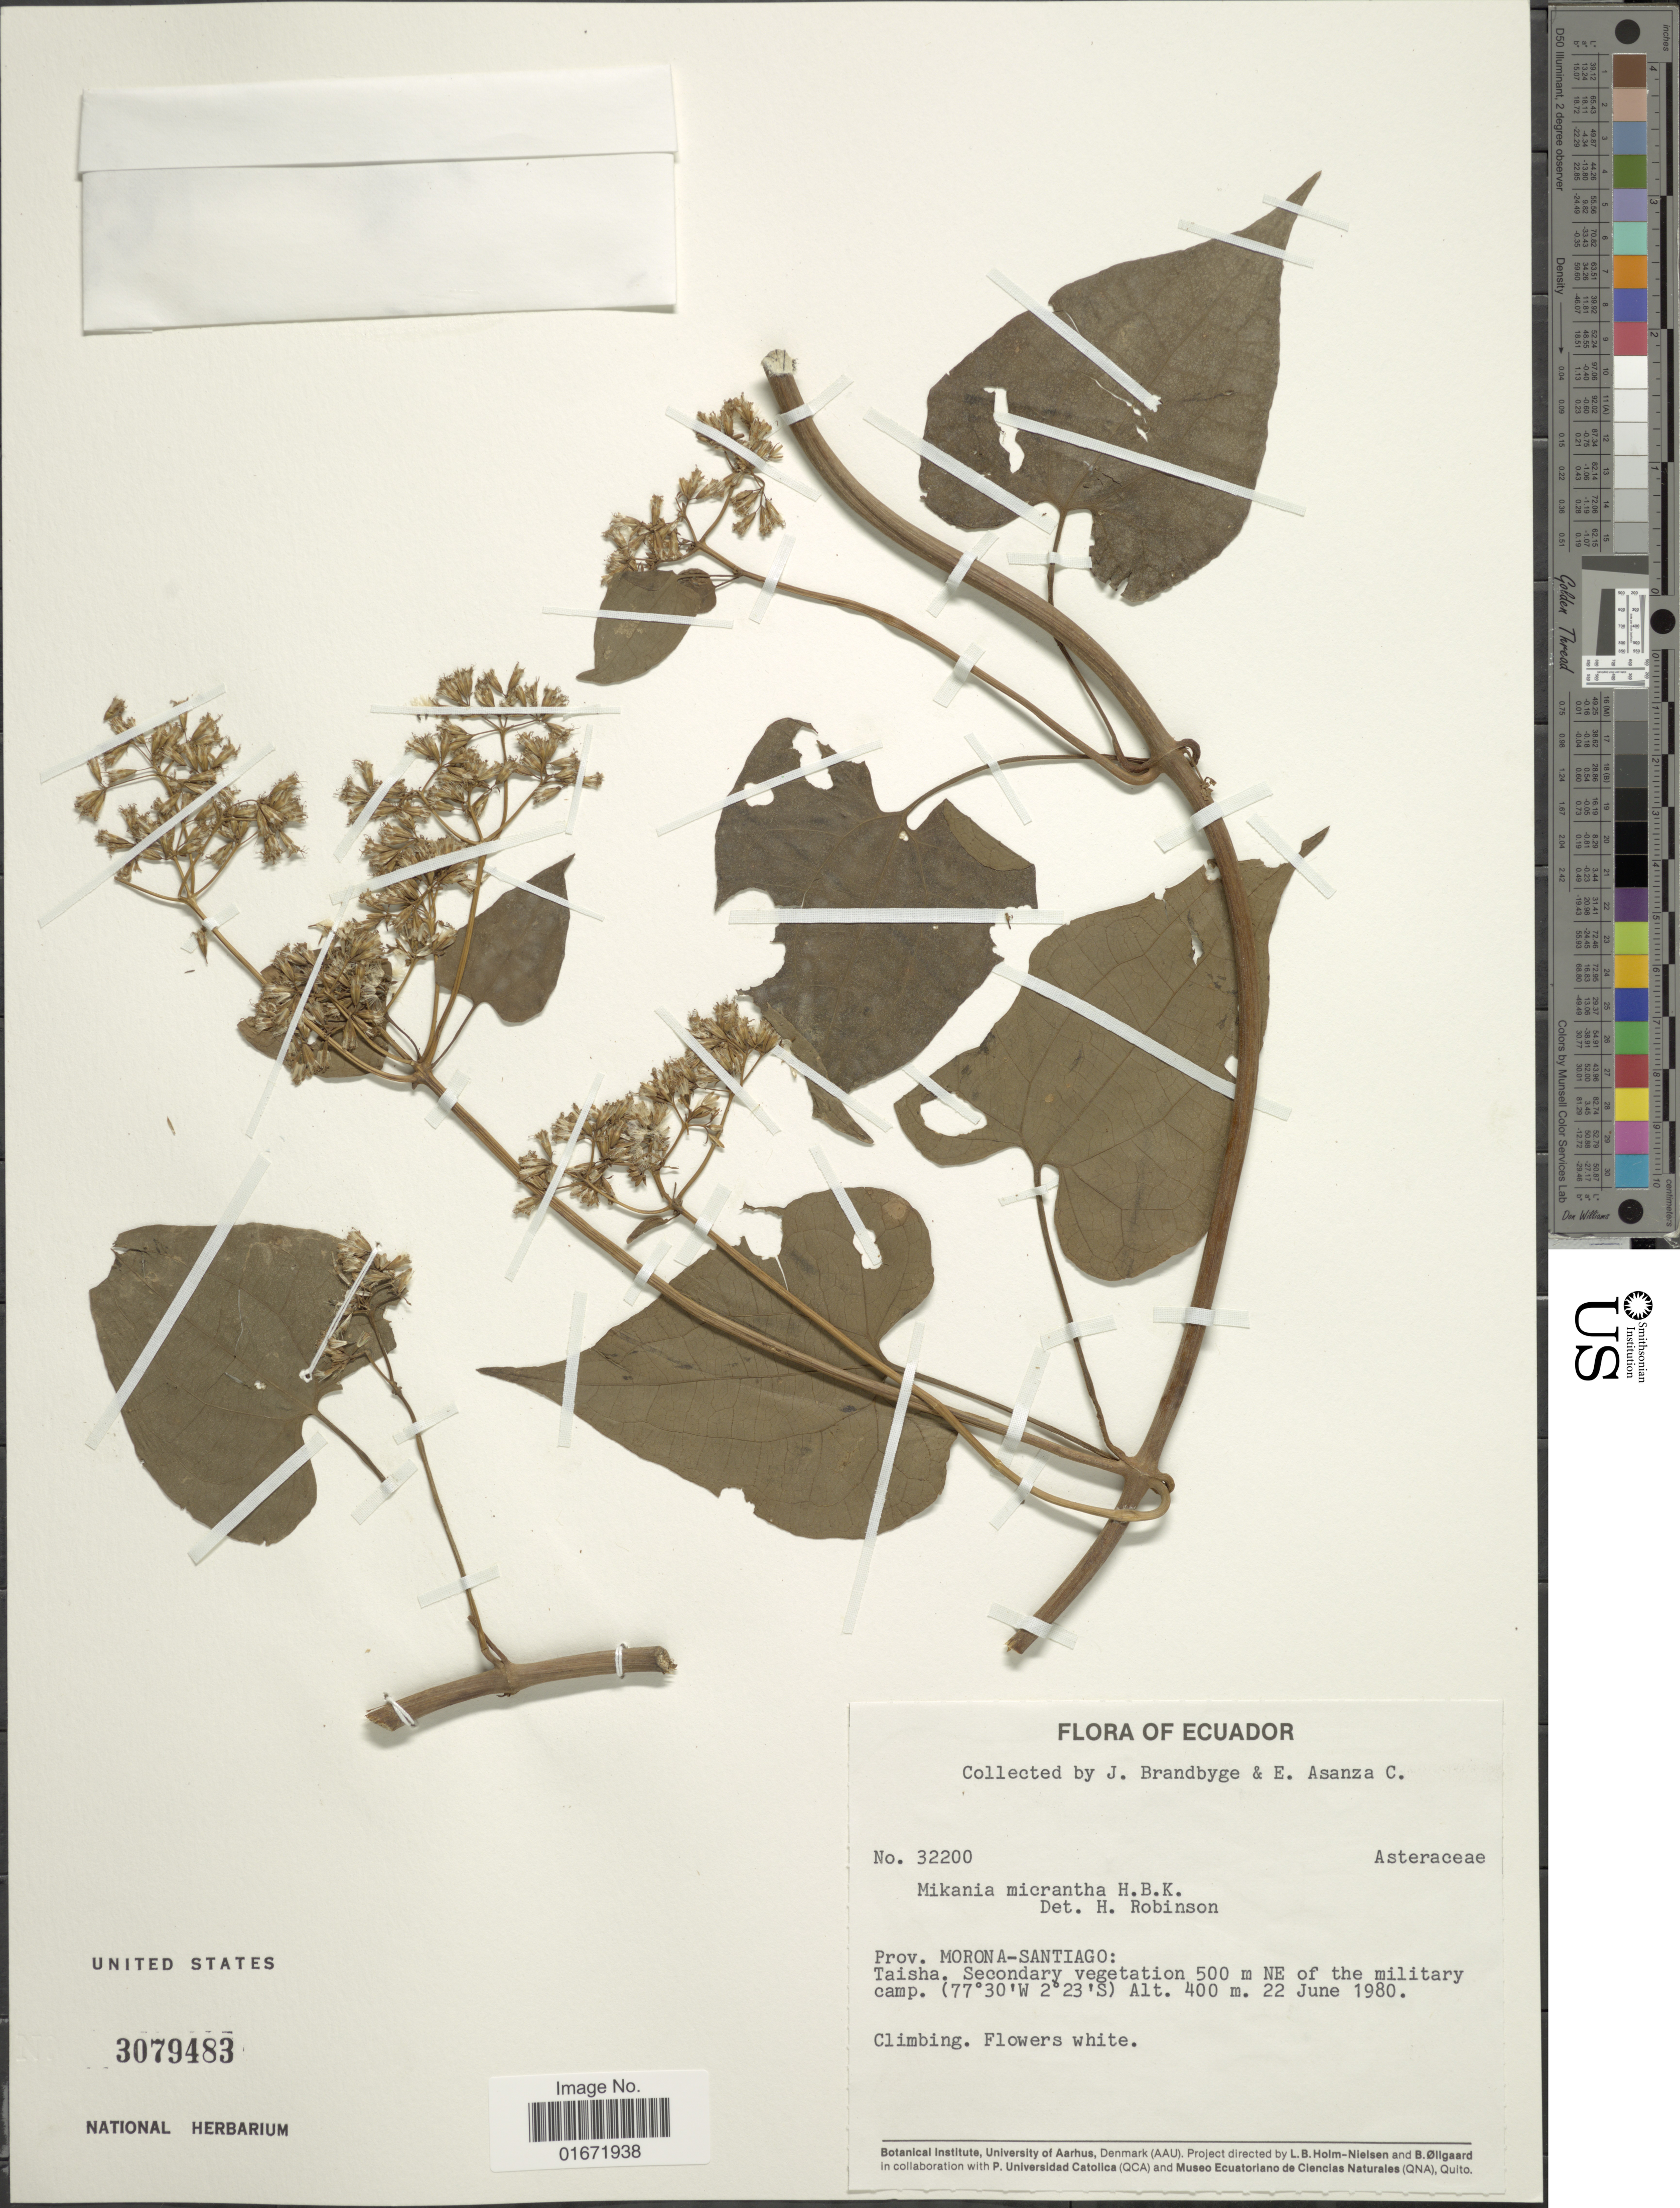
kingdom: Plantae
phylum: Tracheophyta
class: Magnoliopsida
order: Asterales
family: Asteraceae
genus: Mikania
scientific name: Mikania micrantha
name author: Kunth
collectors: J. Brandbyge & E. Asanza C.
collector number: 32200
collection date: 1980-06-22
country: Ecuador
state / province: Morona-Santiago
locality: Prov. Morona-Santiago: Taisha. Secondary vegetation 500 m NE of the military camp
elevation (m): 400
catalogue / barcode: US 3079483